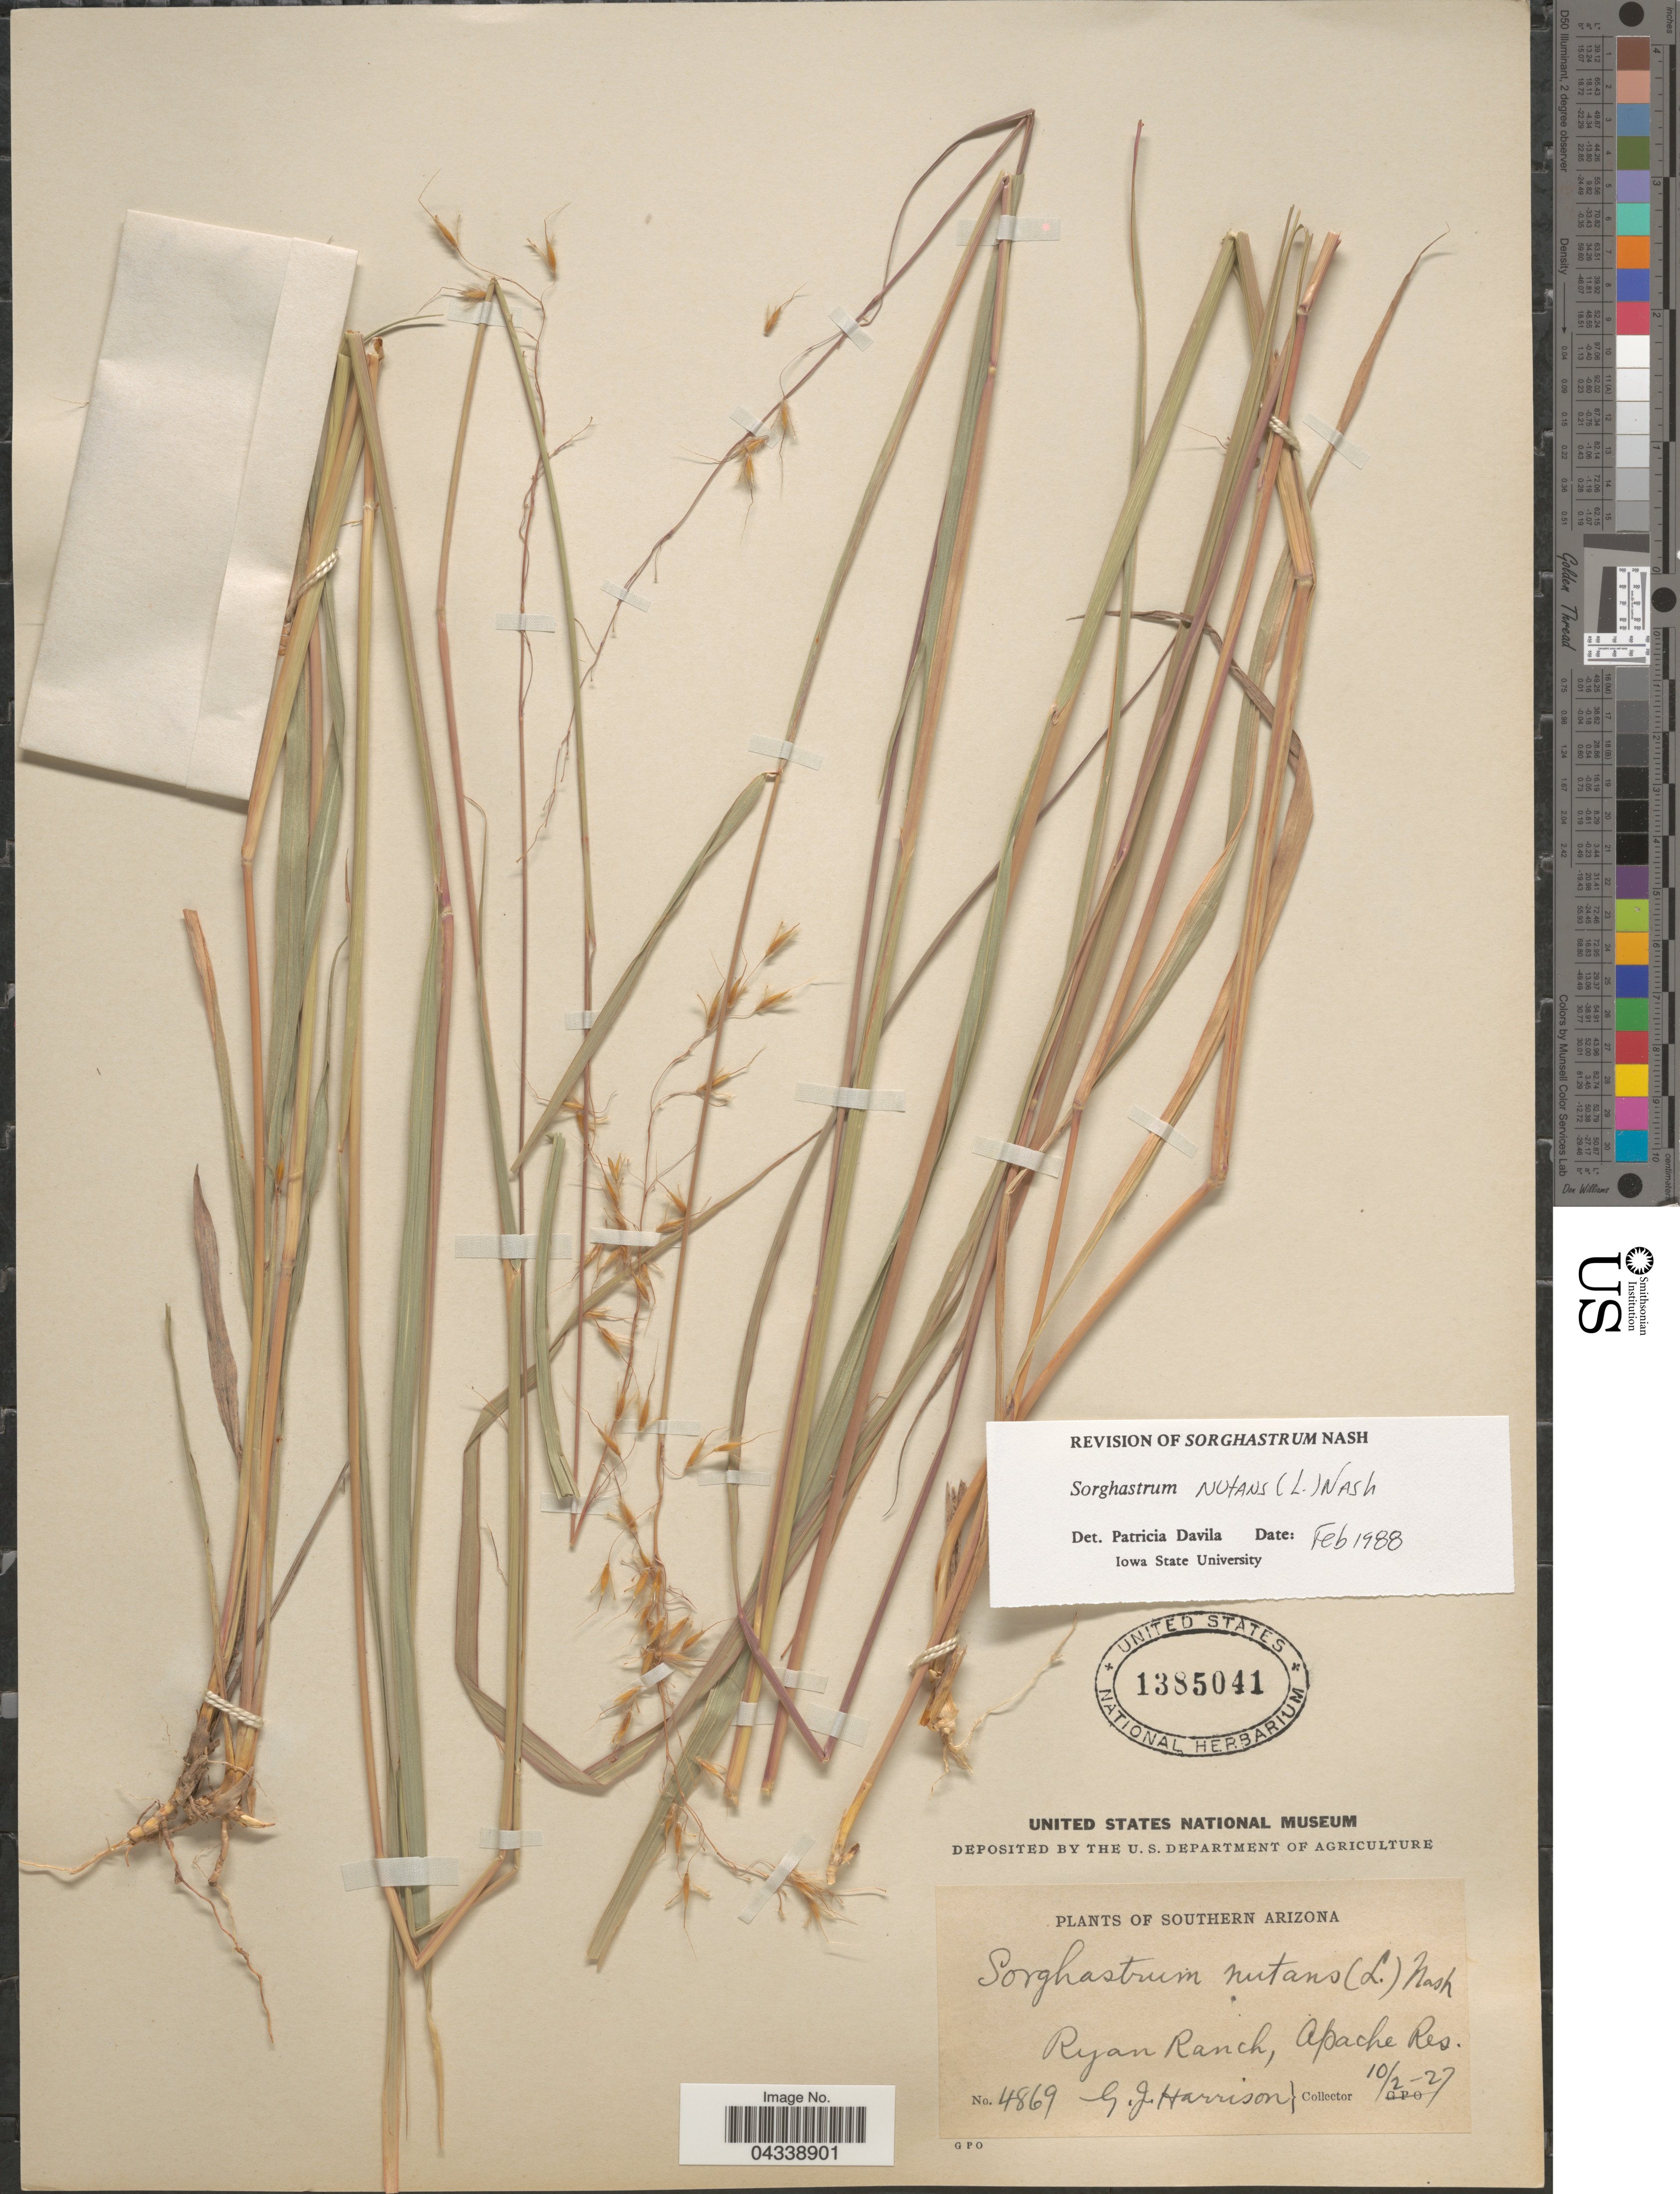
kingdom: Plantae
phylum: Tracheophyta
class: Liliopsida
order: Poales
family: Poaceae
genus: Sorghastrum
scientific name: Sorghastrum nutans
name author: (L.) Nash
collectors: G. J. Harrison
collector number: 4869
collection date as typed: Transcribed d/m/y: 2/10/27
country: United States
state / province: Arizona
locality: Southern Arizona. Ryan Ranch, Apache Res.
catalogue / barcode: US 1385041